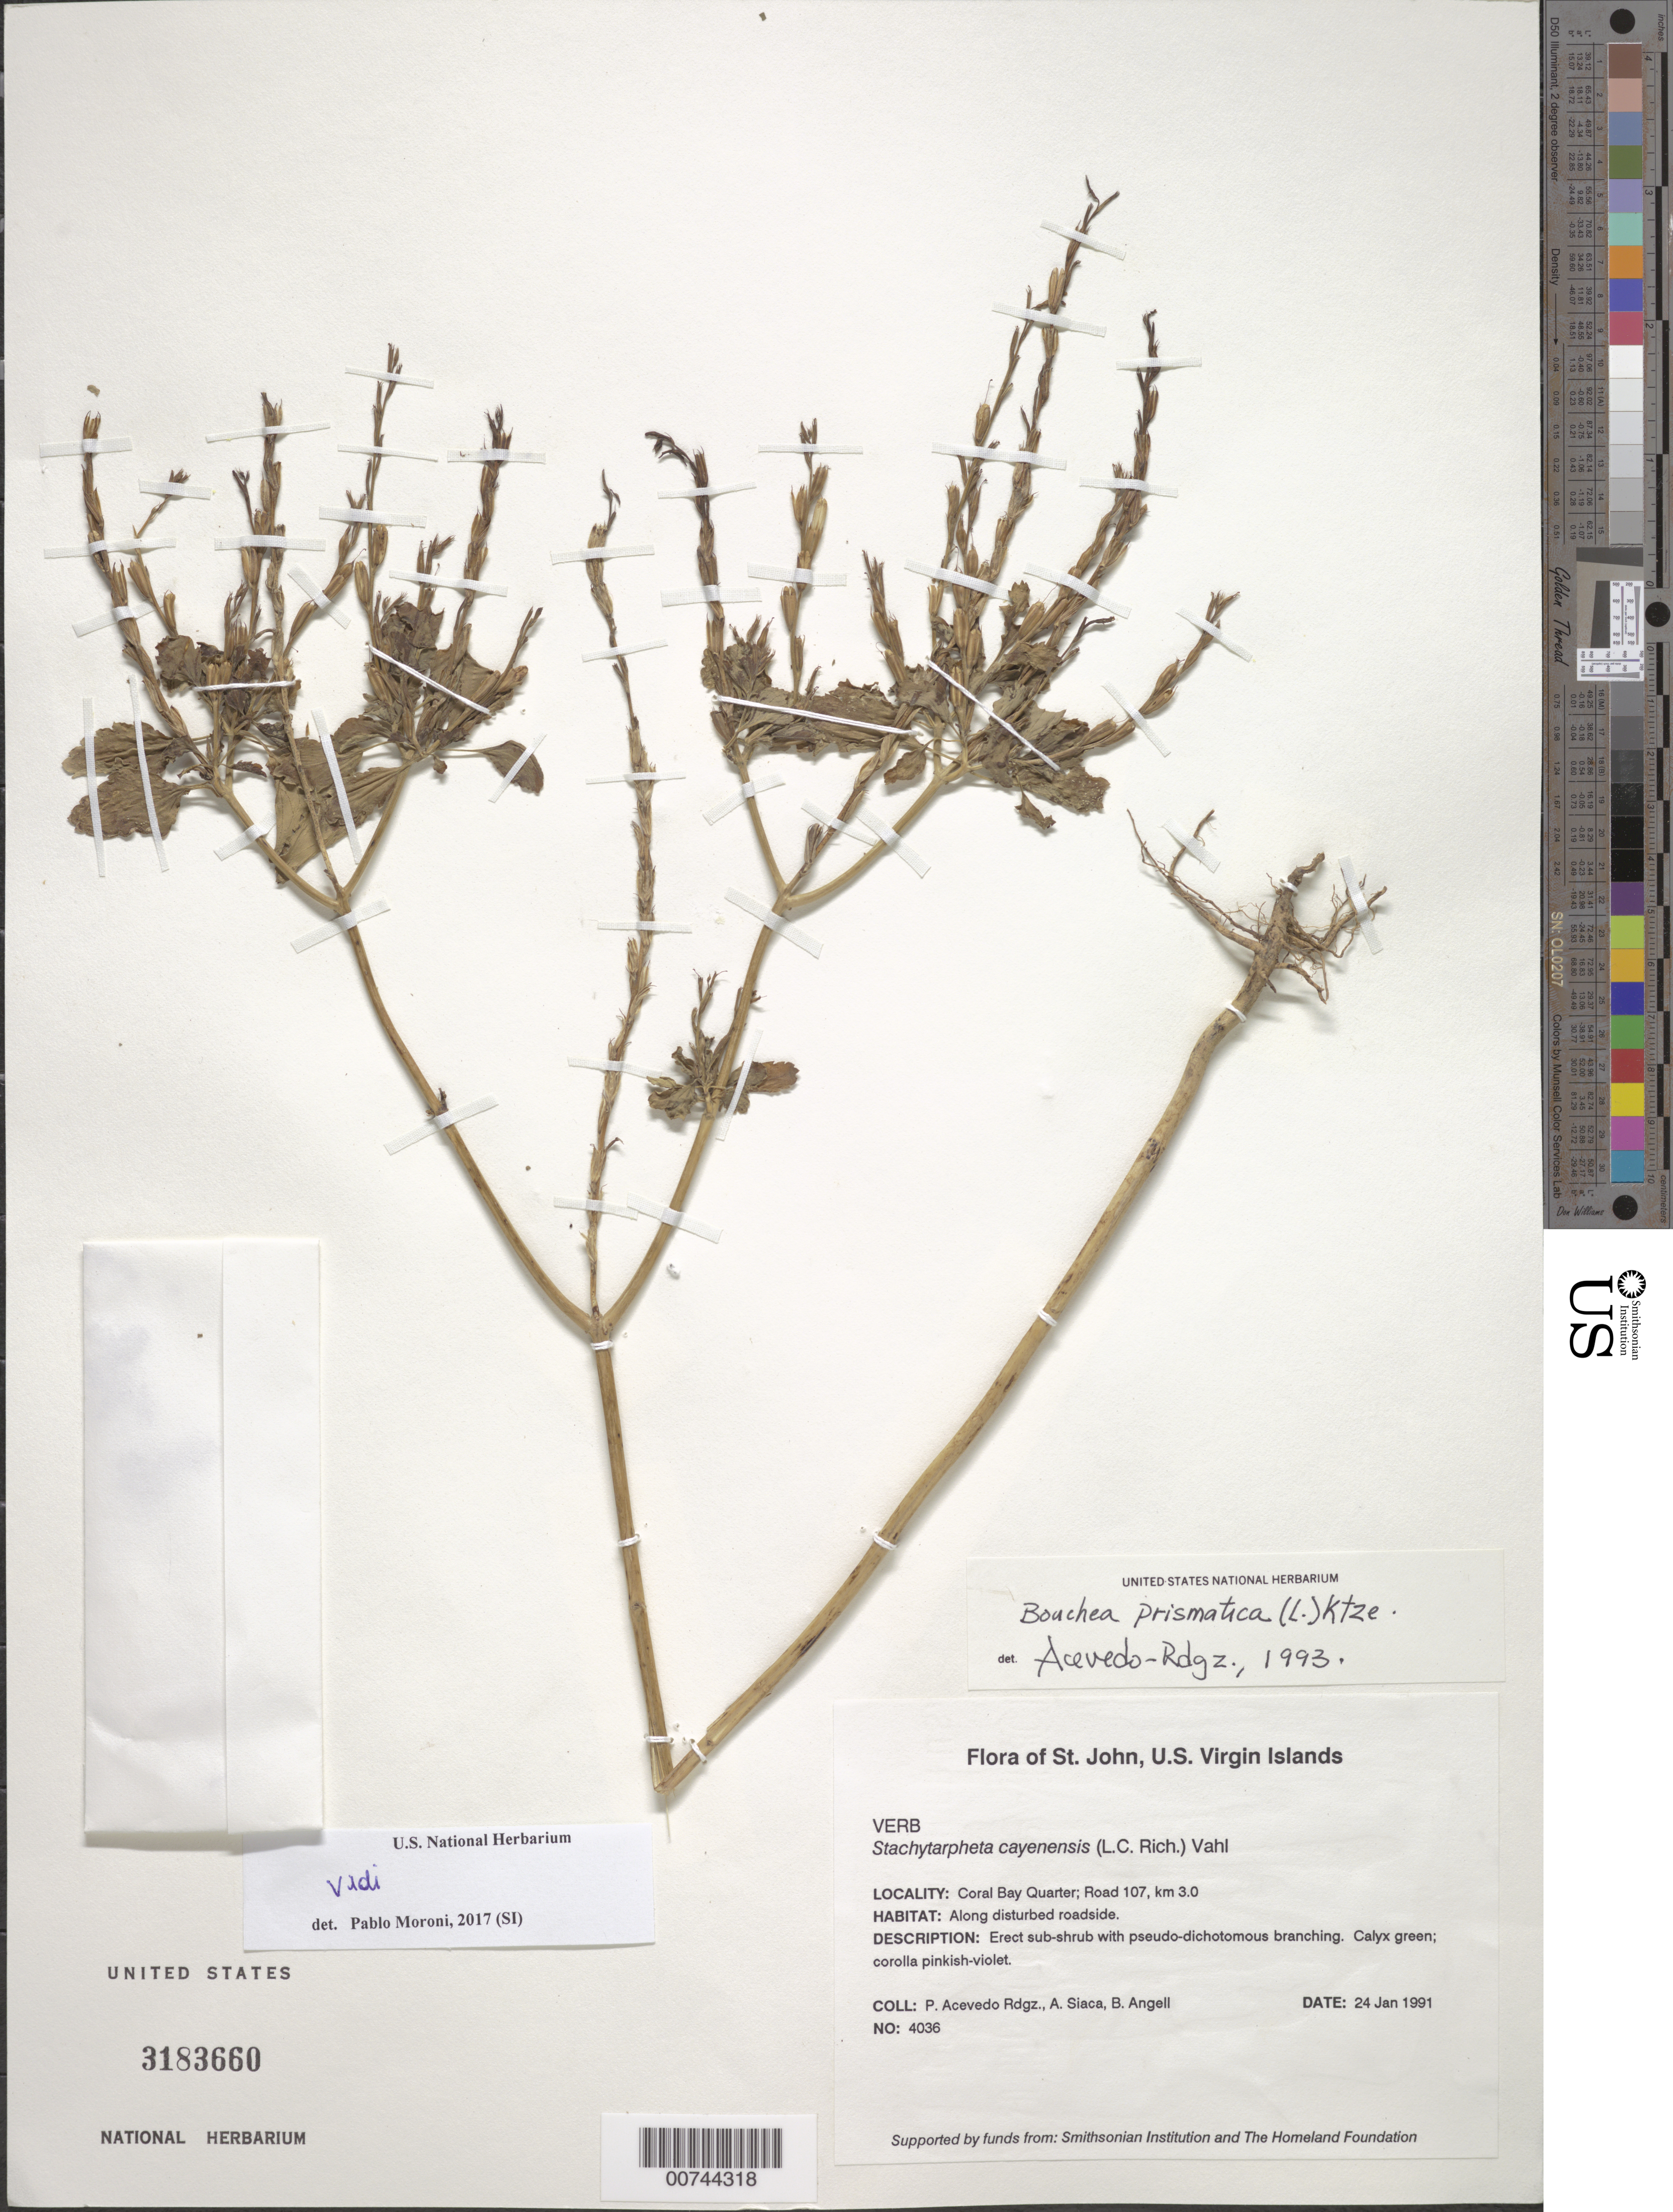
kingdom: Plantae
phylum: Tracheophyta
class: Magnoliopsida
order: Lamiales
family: Verbenaceae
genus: Bouchea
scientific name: Bouchea prismatica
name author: (L.) Kuntze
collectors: P. Acevedo-Rodr., A. Siaca & Bobbi Angell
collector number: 4036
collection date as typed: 24 Jan 1991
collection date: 1991-01-24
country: U.S. Virgin Islands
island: St. John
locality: Coral Bay Quarter; Road 107, km 3.0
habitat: Along disturbed roadside.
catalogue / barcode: US 3183660